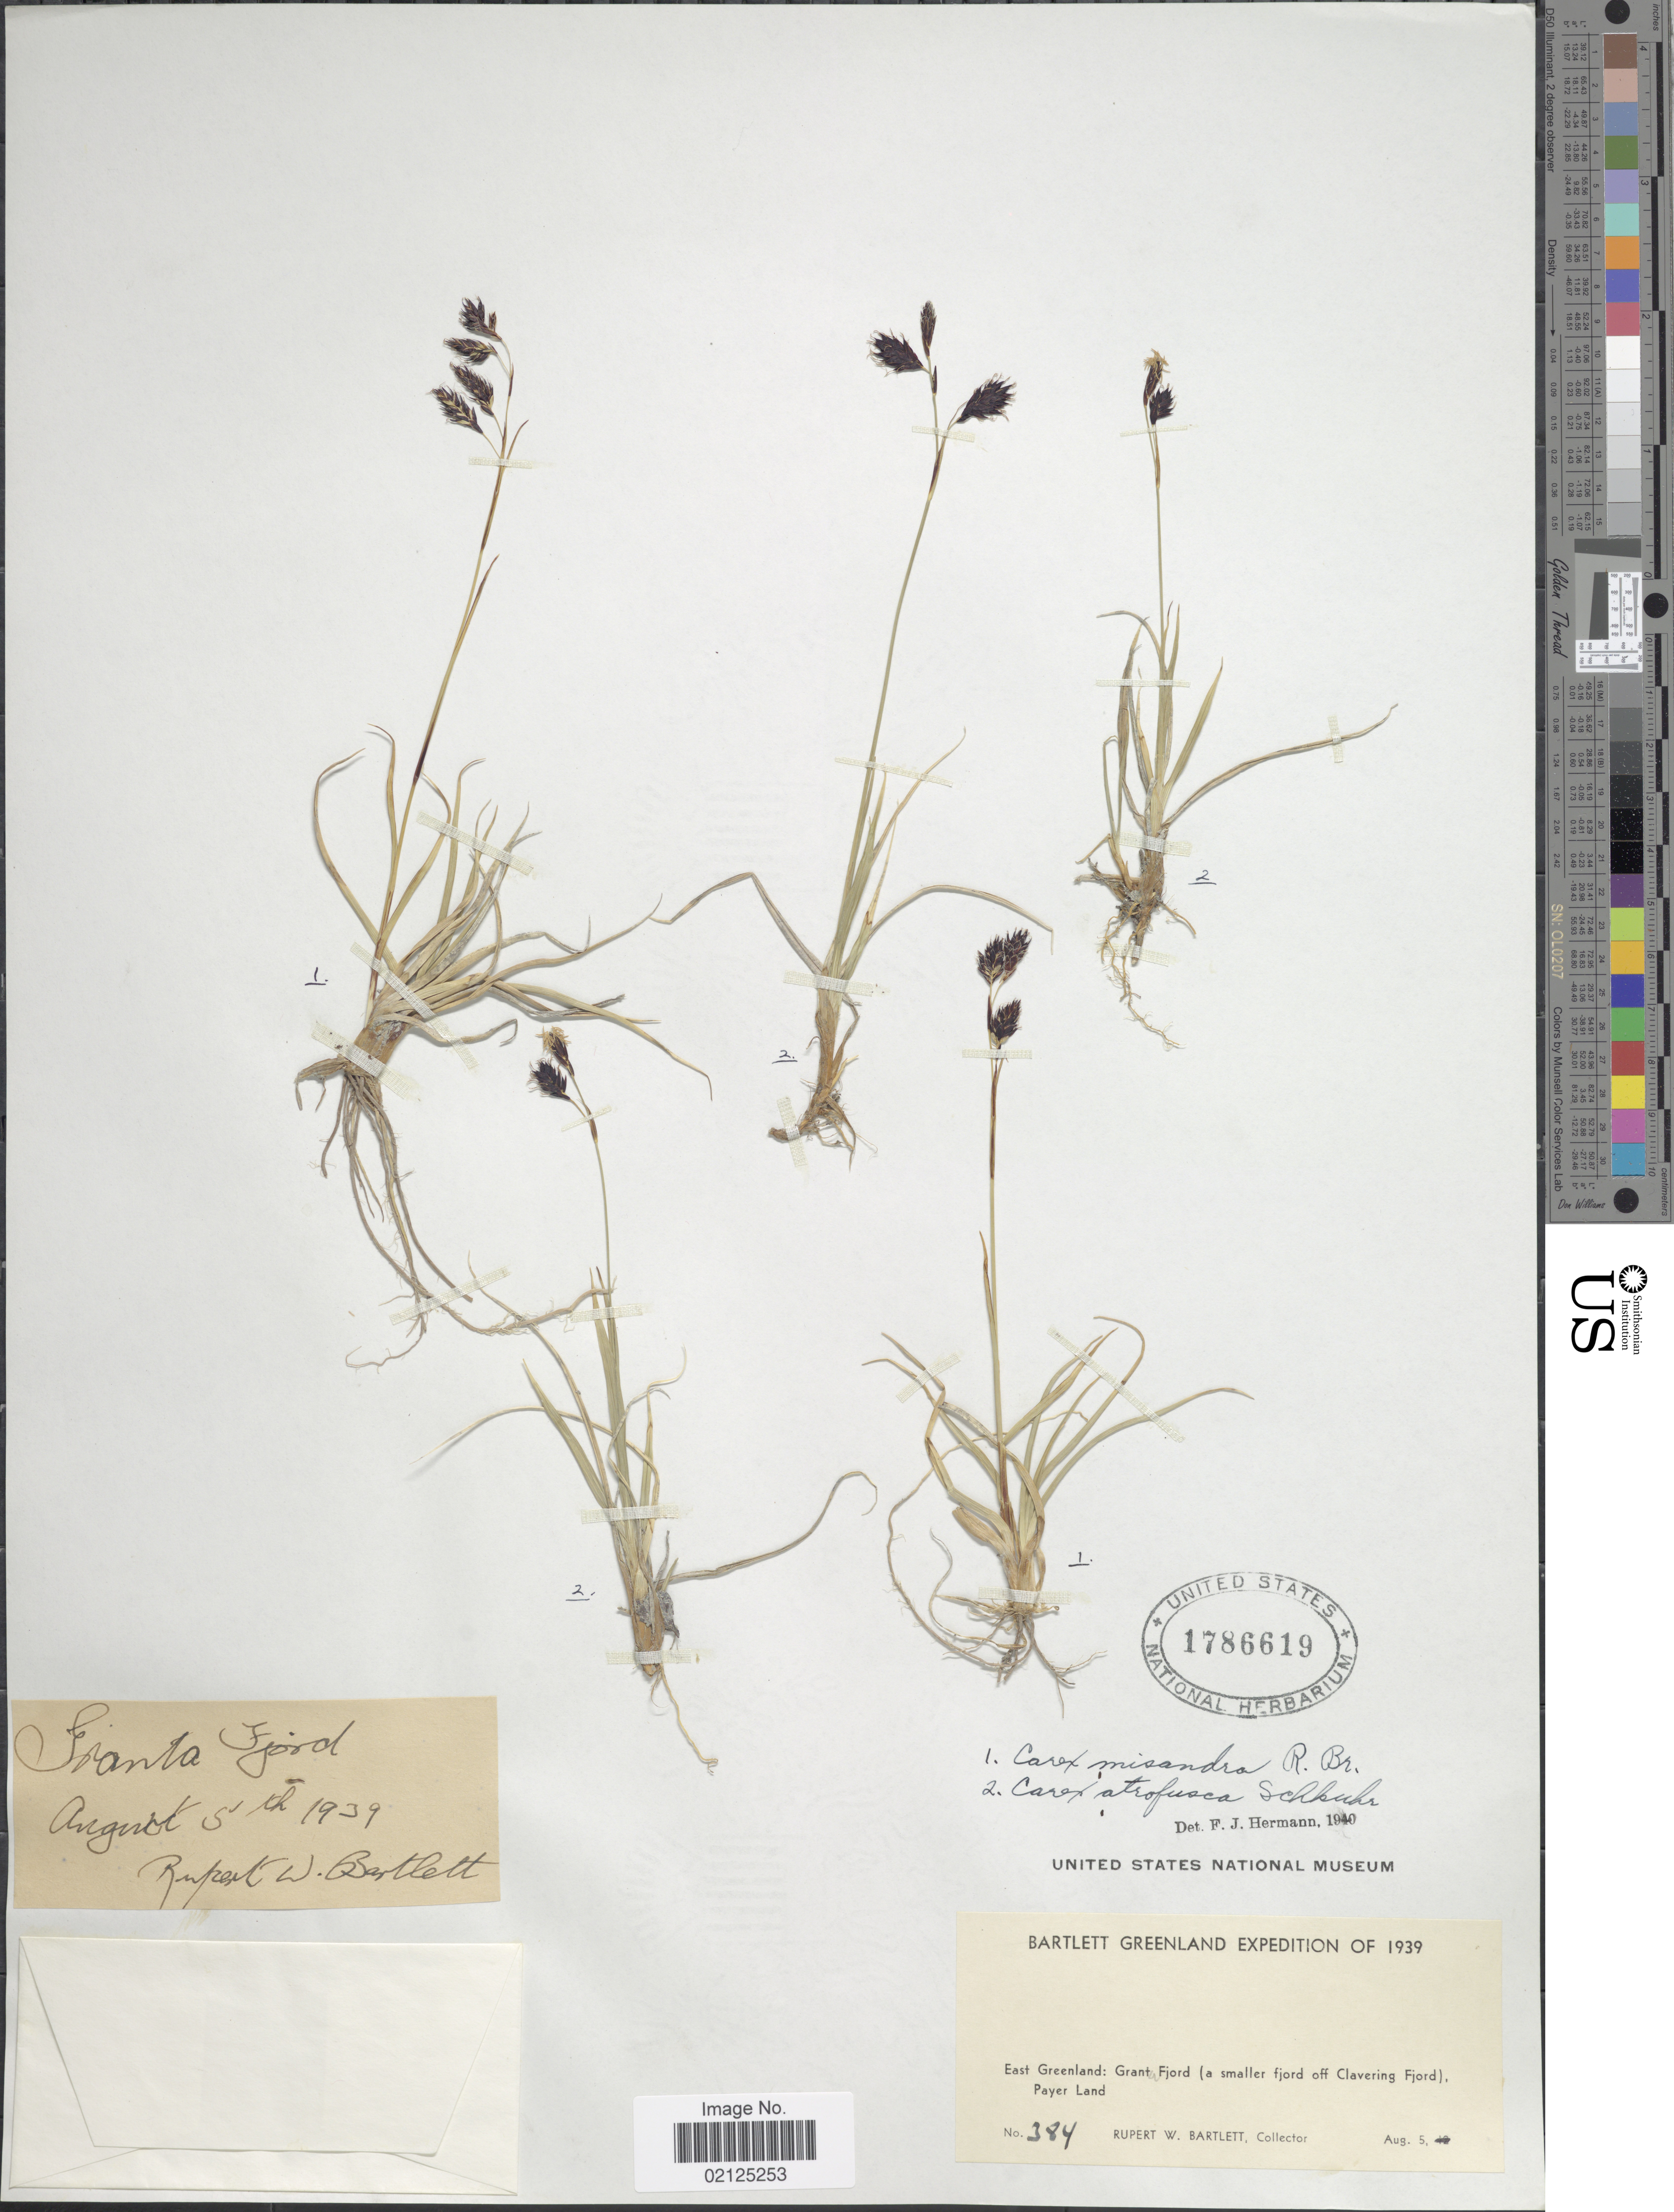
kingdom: Plantae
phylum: Tracheophyta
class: Liliopsida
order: Poales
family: Cyperaceae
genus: Carex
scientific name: Carex fuliginosa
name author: Schkuhr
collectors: R. W. Bartlett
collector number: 384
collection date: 1939-08-05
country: Greenland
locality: East Greenland: Grant Fjord ( a smaller fjord off Clavering Fjord), Payer Land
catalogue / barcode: US 1786619